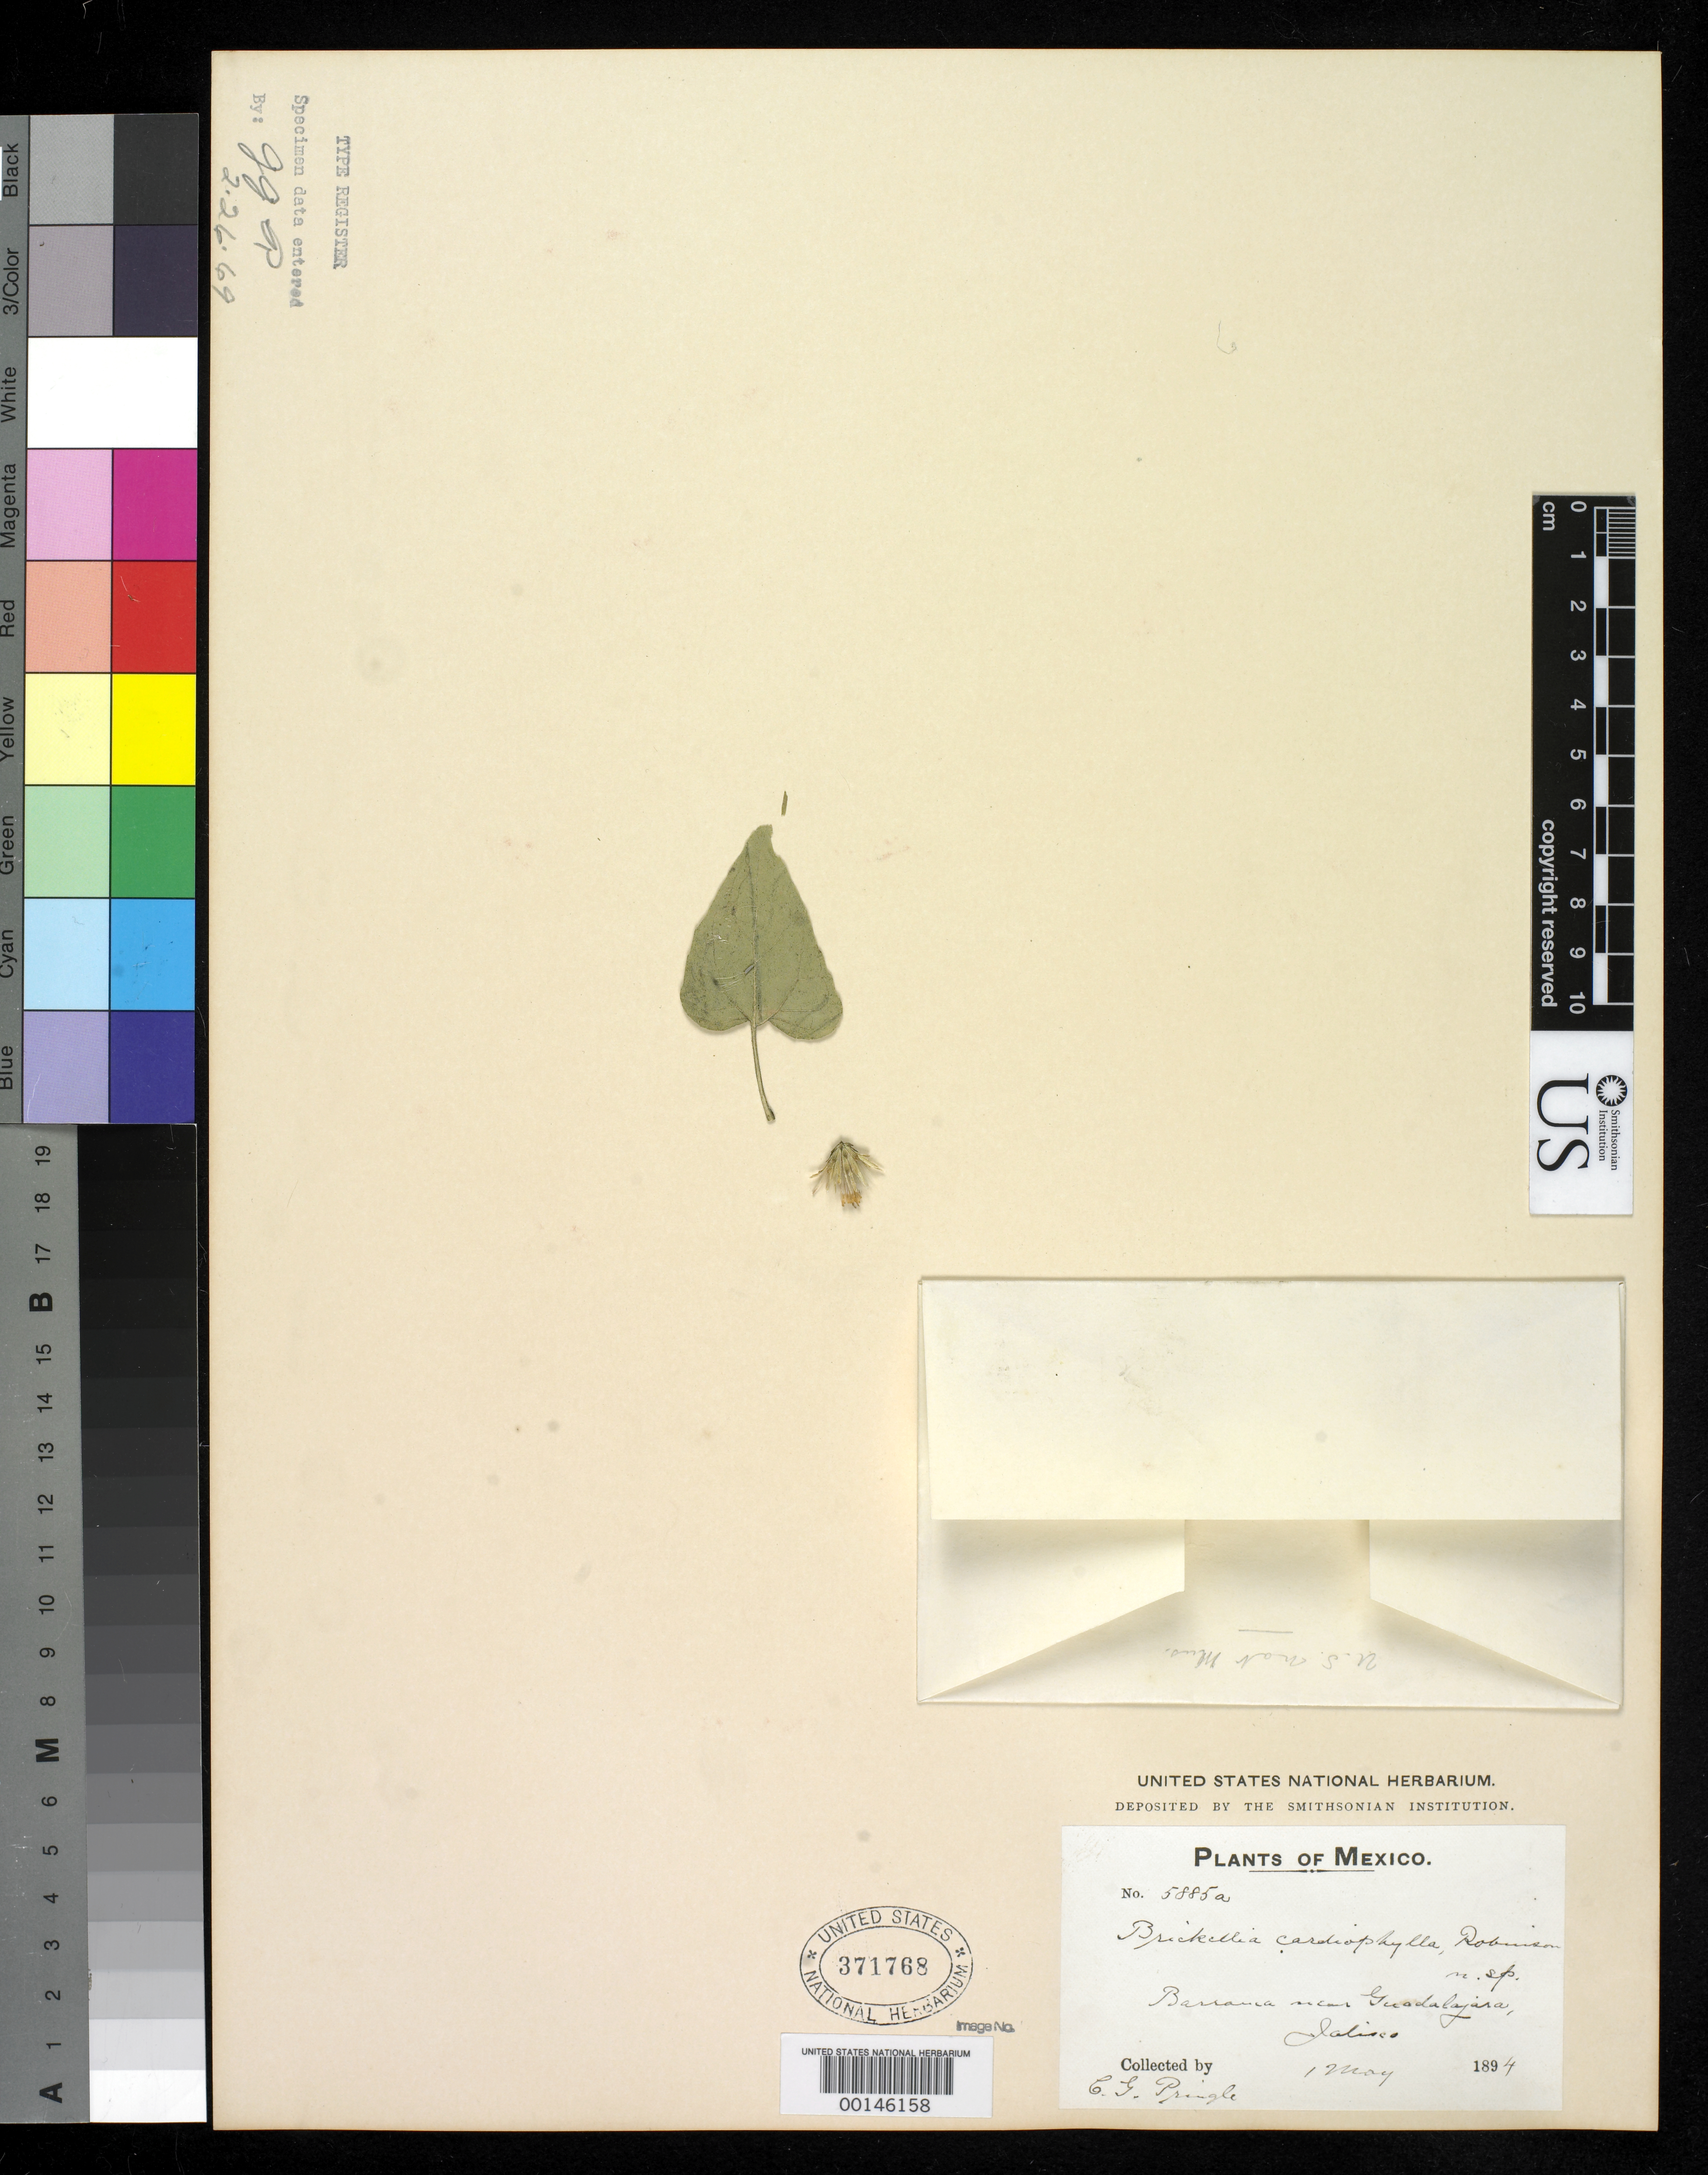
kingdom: Plantae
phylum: Tracheophyta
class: Magnoliopsida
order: Asterales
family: Asteraceae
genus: Brickellia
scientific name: Brickellia cardiophylla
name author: B.L. Rob.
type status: Isotype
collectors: C. G. Pringle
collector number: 5885 a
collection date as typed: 01 May 1894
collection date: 1894-05-01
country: Mexico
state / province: Jalisco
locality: Near Guadalajara.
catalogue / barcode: US 371768